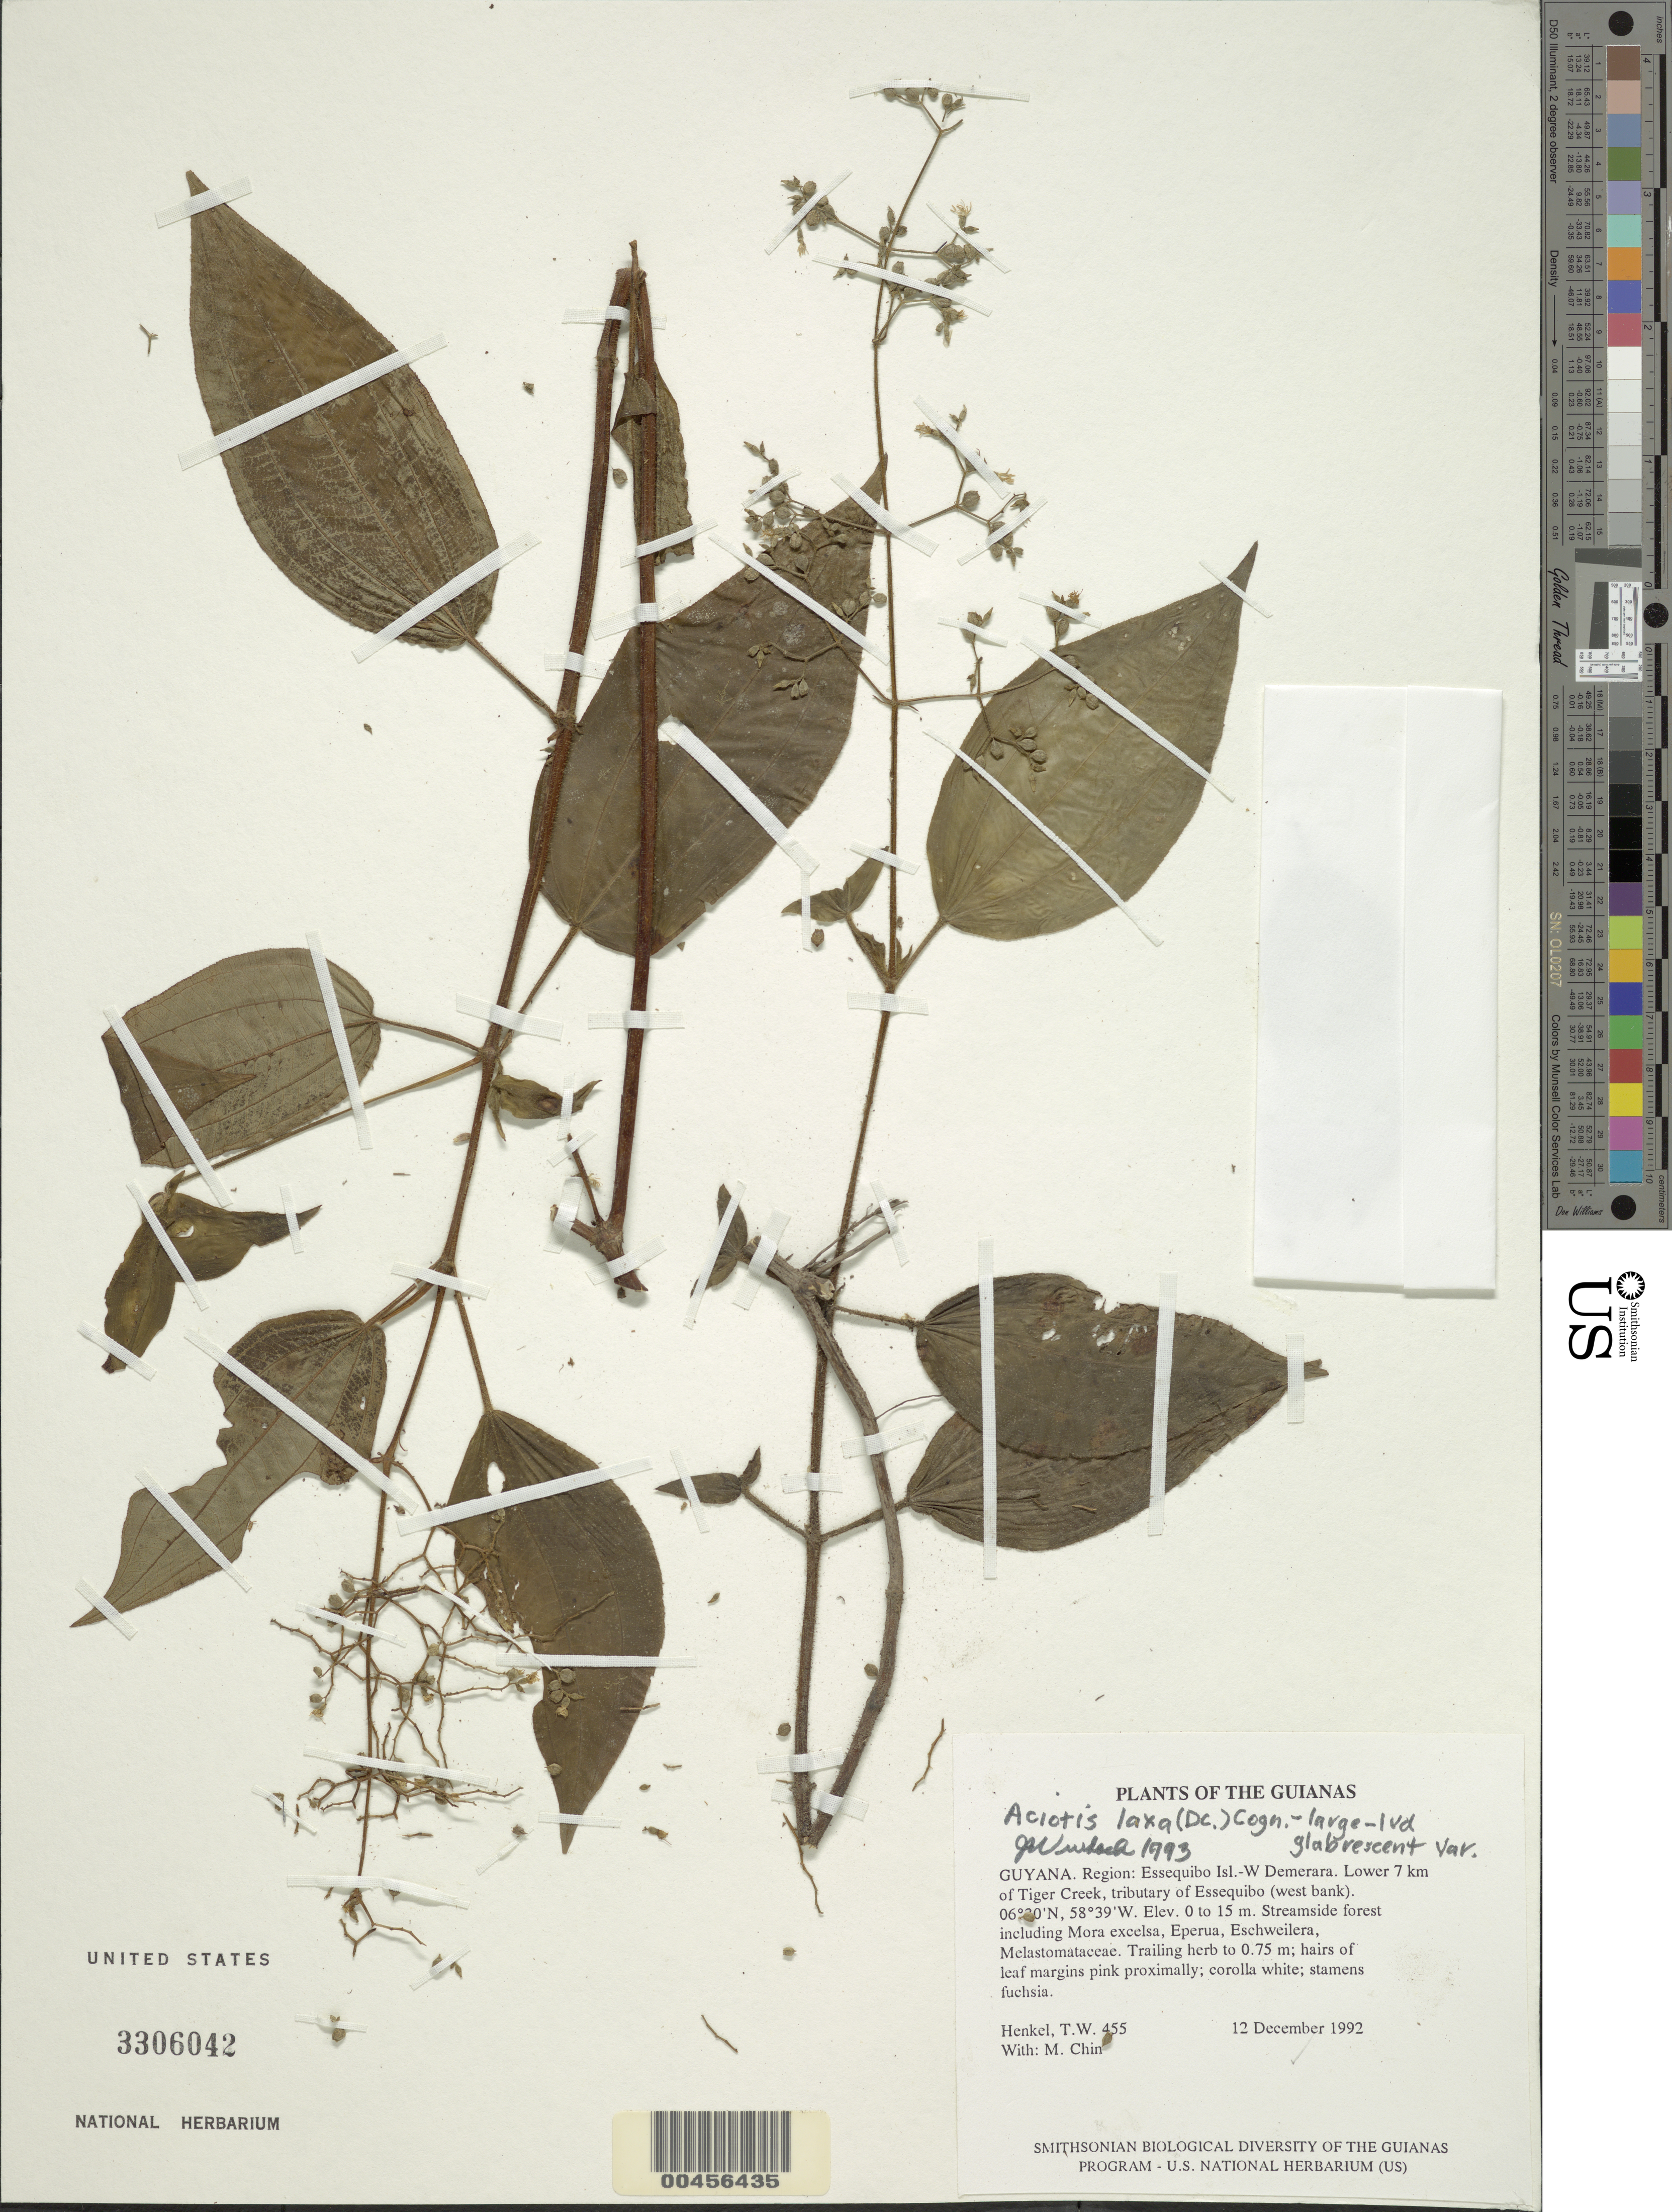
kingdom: Plantae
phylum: Tracheophyta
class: Magnoliopsida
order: Myrtales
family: Melastomataceae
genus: Aciotis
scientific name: Aciotis laxa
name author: (DC.) Cogn.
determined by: Wurdack, John J., (US), US (UNITED STATES)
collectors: T. Henkel & M. Chin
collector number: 455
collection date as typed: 12 December 1992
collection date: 1992-12-12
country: Guyana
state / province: Essequibo Isl-W. Demerara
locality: Lower 7 km of Tiger Creek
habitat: Streamside forest including Mora excelsa, Eperua, Eschweilera, Melastomataceae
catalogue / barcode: US 3306042